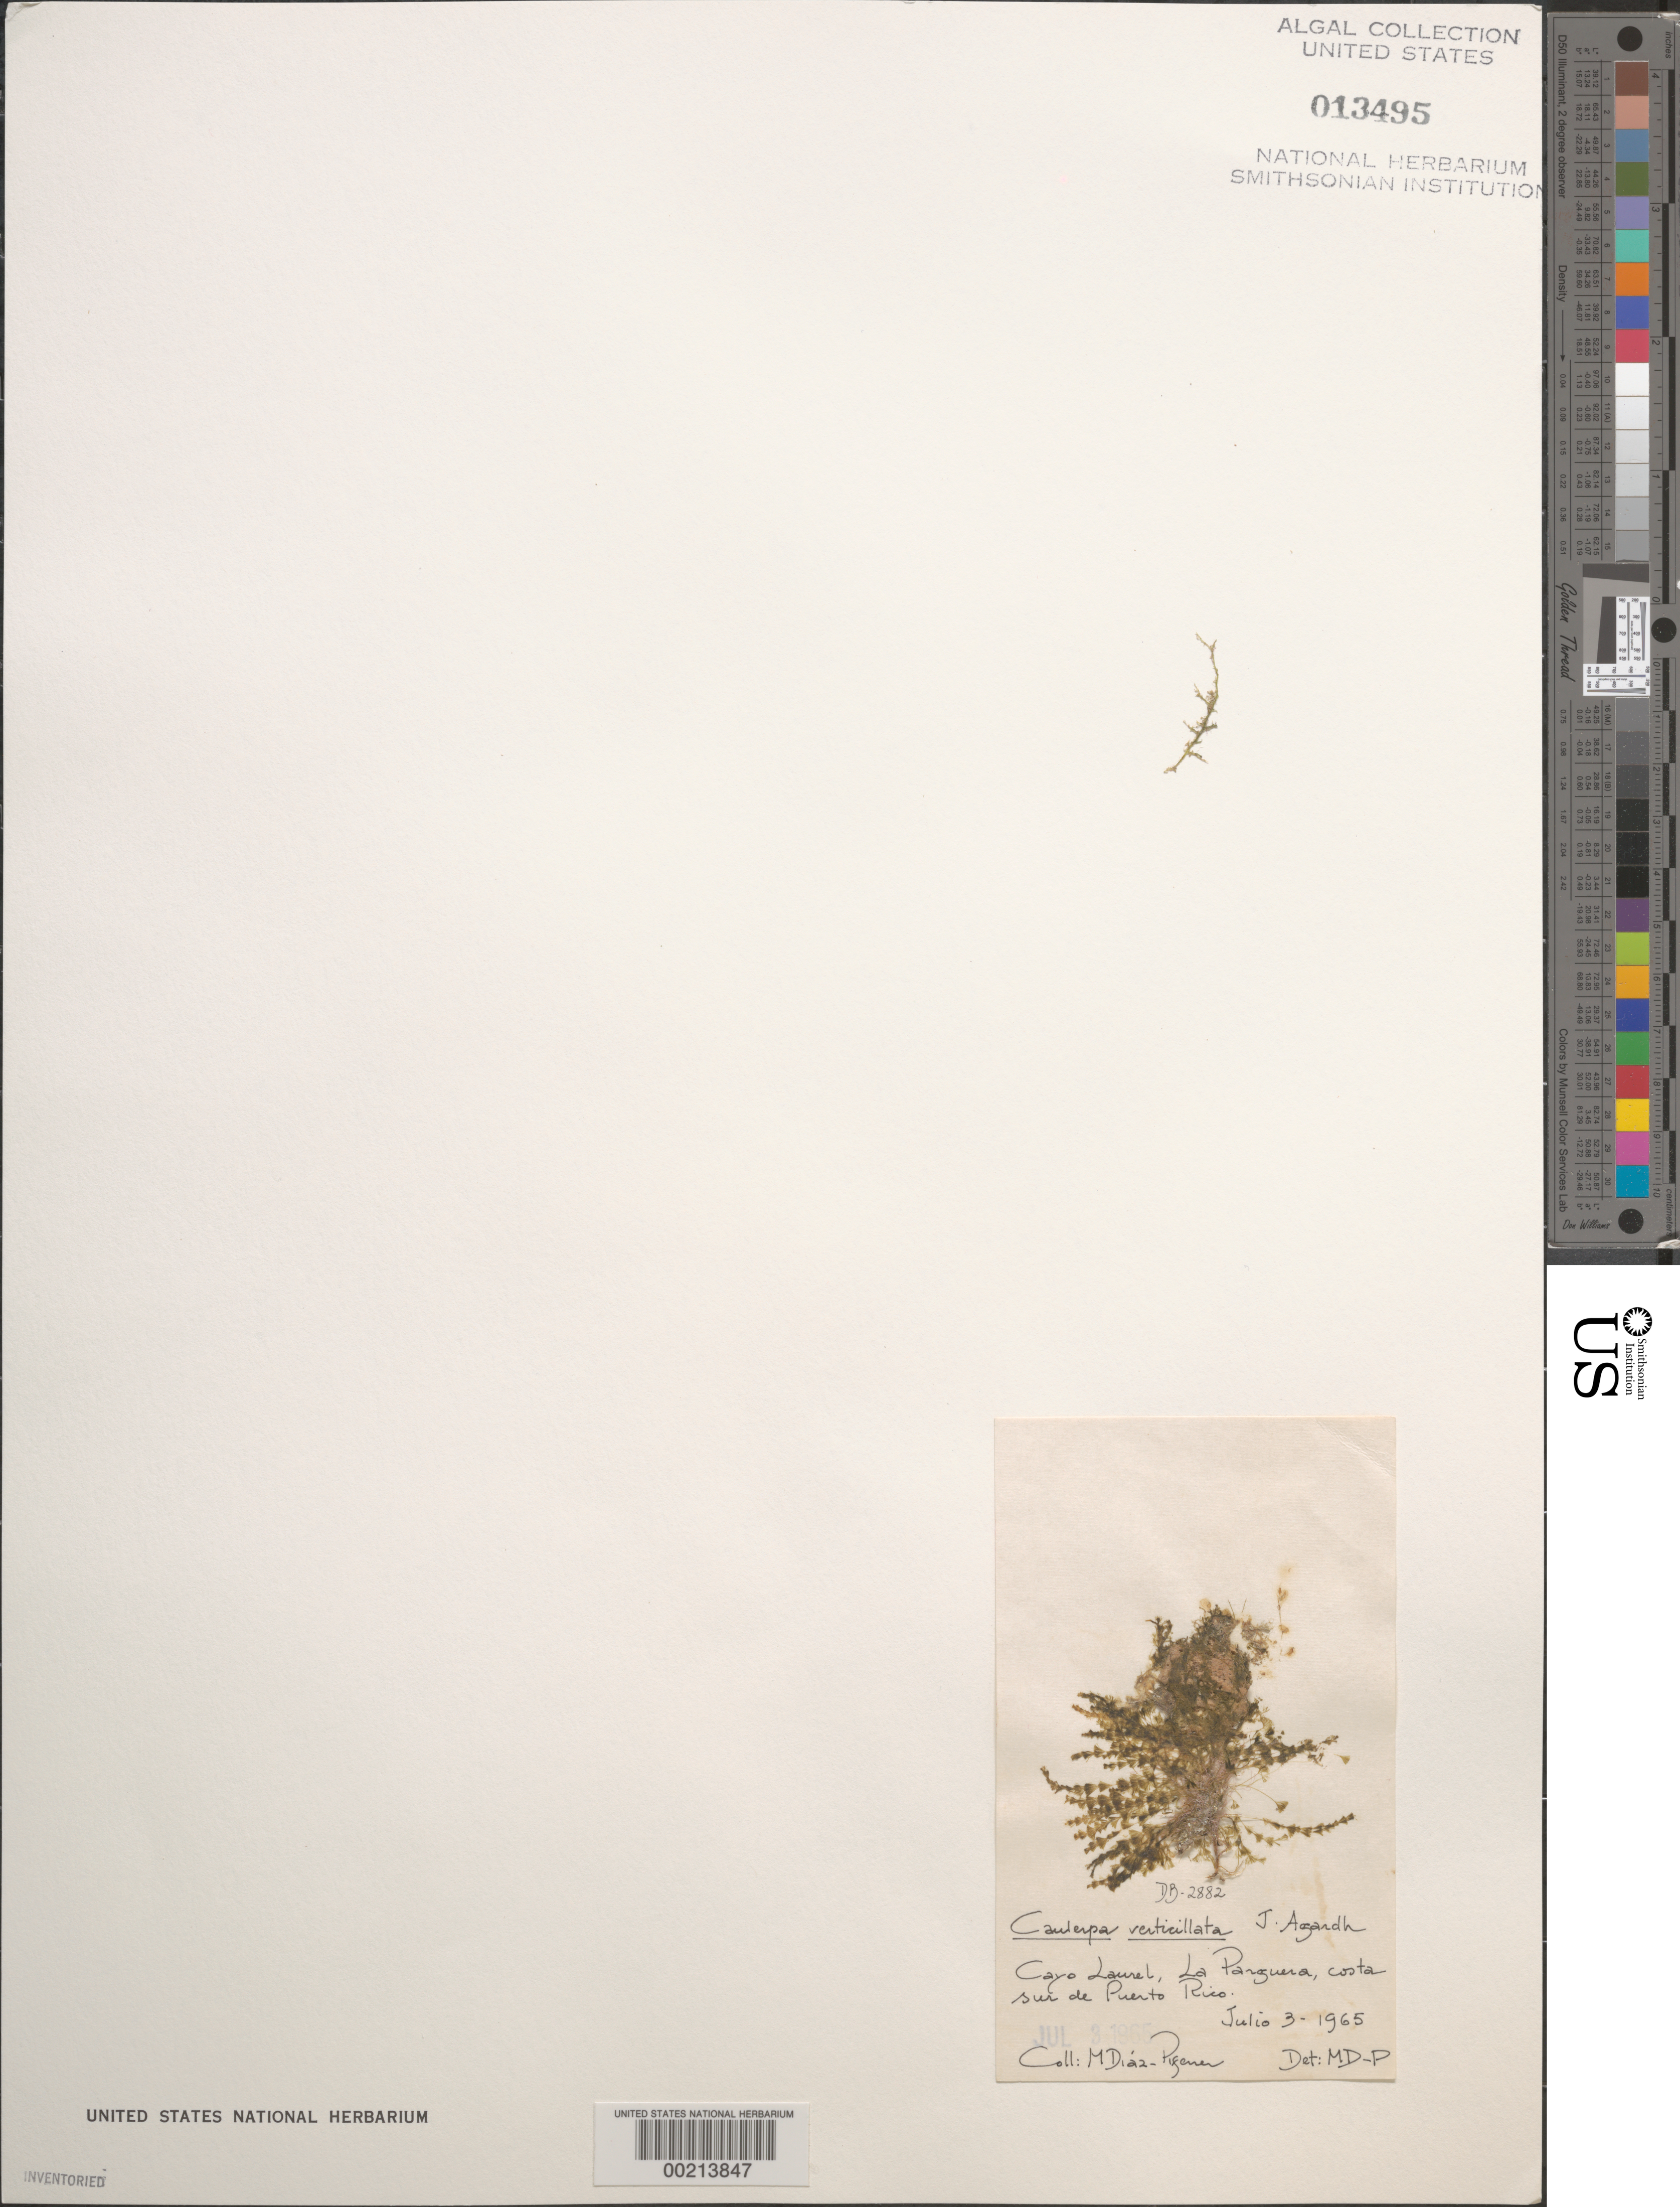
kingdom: Plantae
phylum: Chlorophyta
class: Ulvophyceae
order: Bryopsidales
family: Caulerpaceae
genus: Caulerpa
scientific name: Caulerpa verticillata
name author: J. Agardh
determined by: Diaz-Piferrer, M.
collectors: M. Diaz-Piferrer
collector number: (db) 2882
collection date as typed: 03 Jul 1965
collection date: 1965-07-03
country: Puerto Rico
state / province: Lajas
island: Cayo Laurel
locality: La Parguera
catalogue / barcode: US 13495